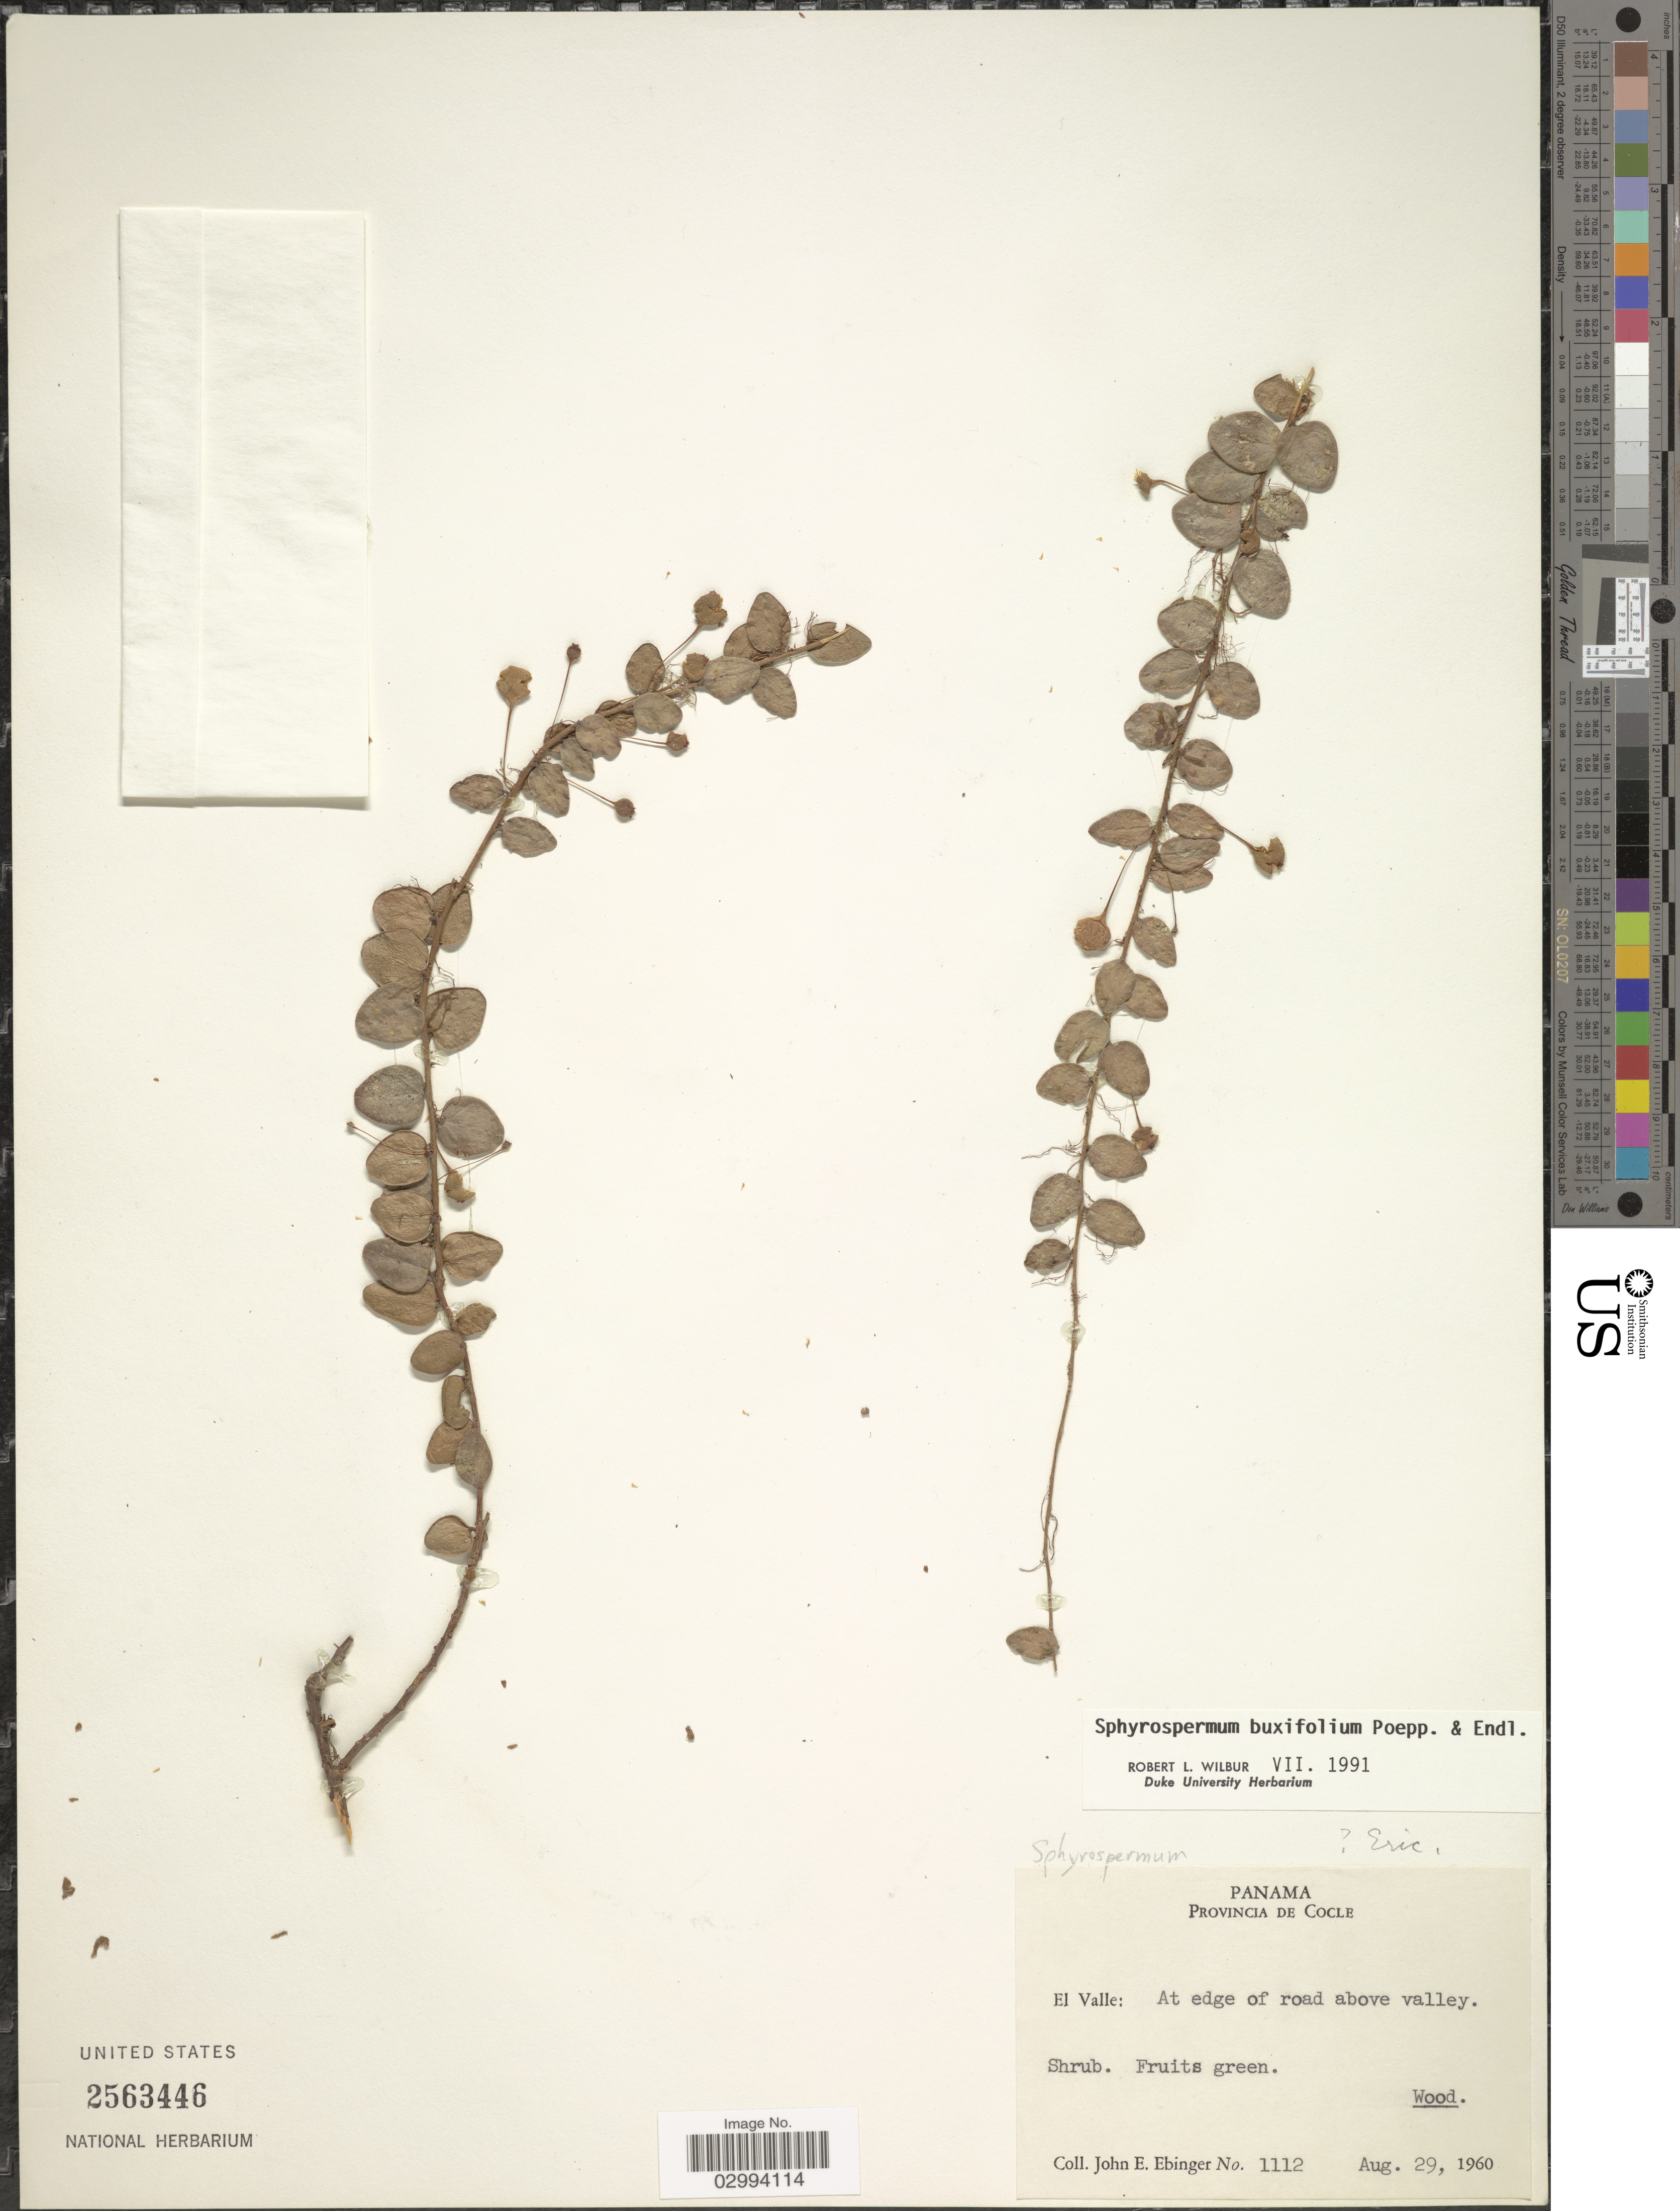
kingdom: Plantae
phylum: Tracheophyta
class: Magnoliopsida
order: Ericales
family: Ericaceae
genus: Sphyrospermum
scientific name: Sphyrospermum buxifolium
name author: Poepp. & Endl.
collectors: J. Ebinger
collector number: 1112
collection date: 1960-08-29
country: Panama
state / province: Coclé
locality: El Valle: at edge of road above valley.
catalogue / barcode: US 2563446